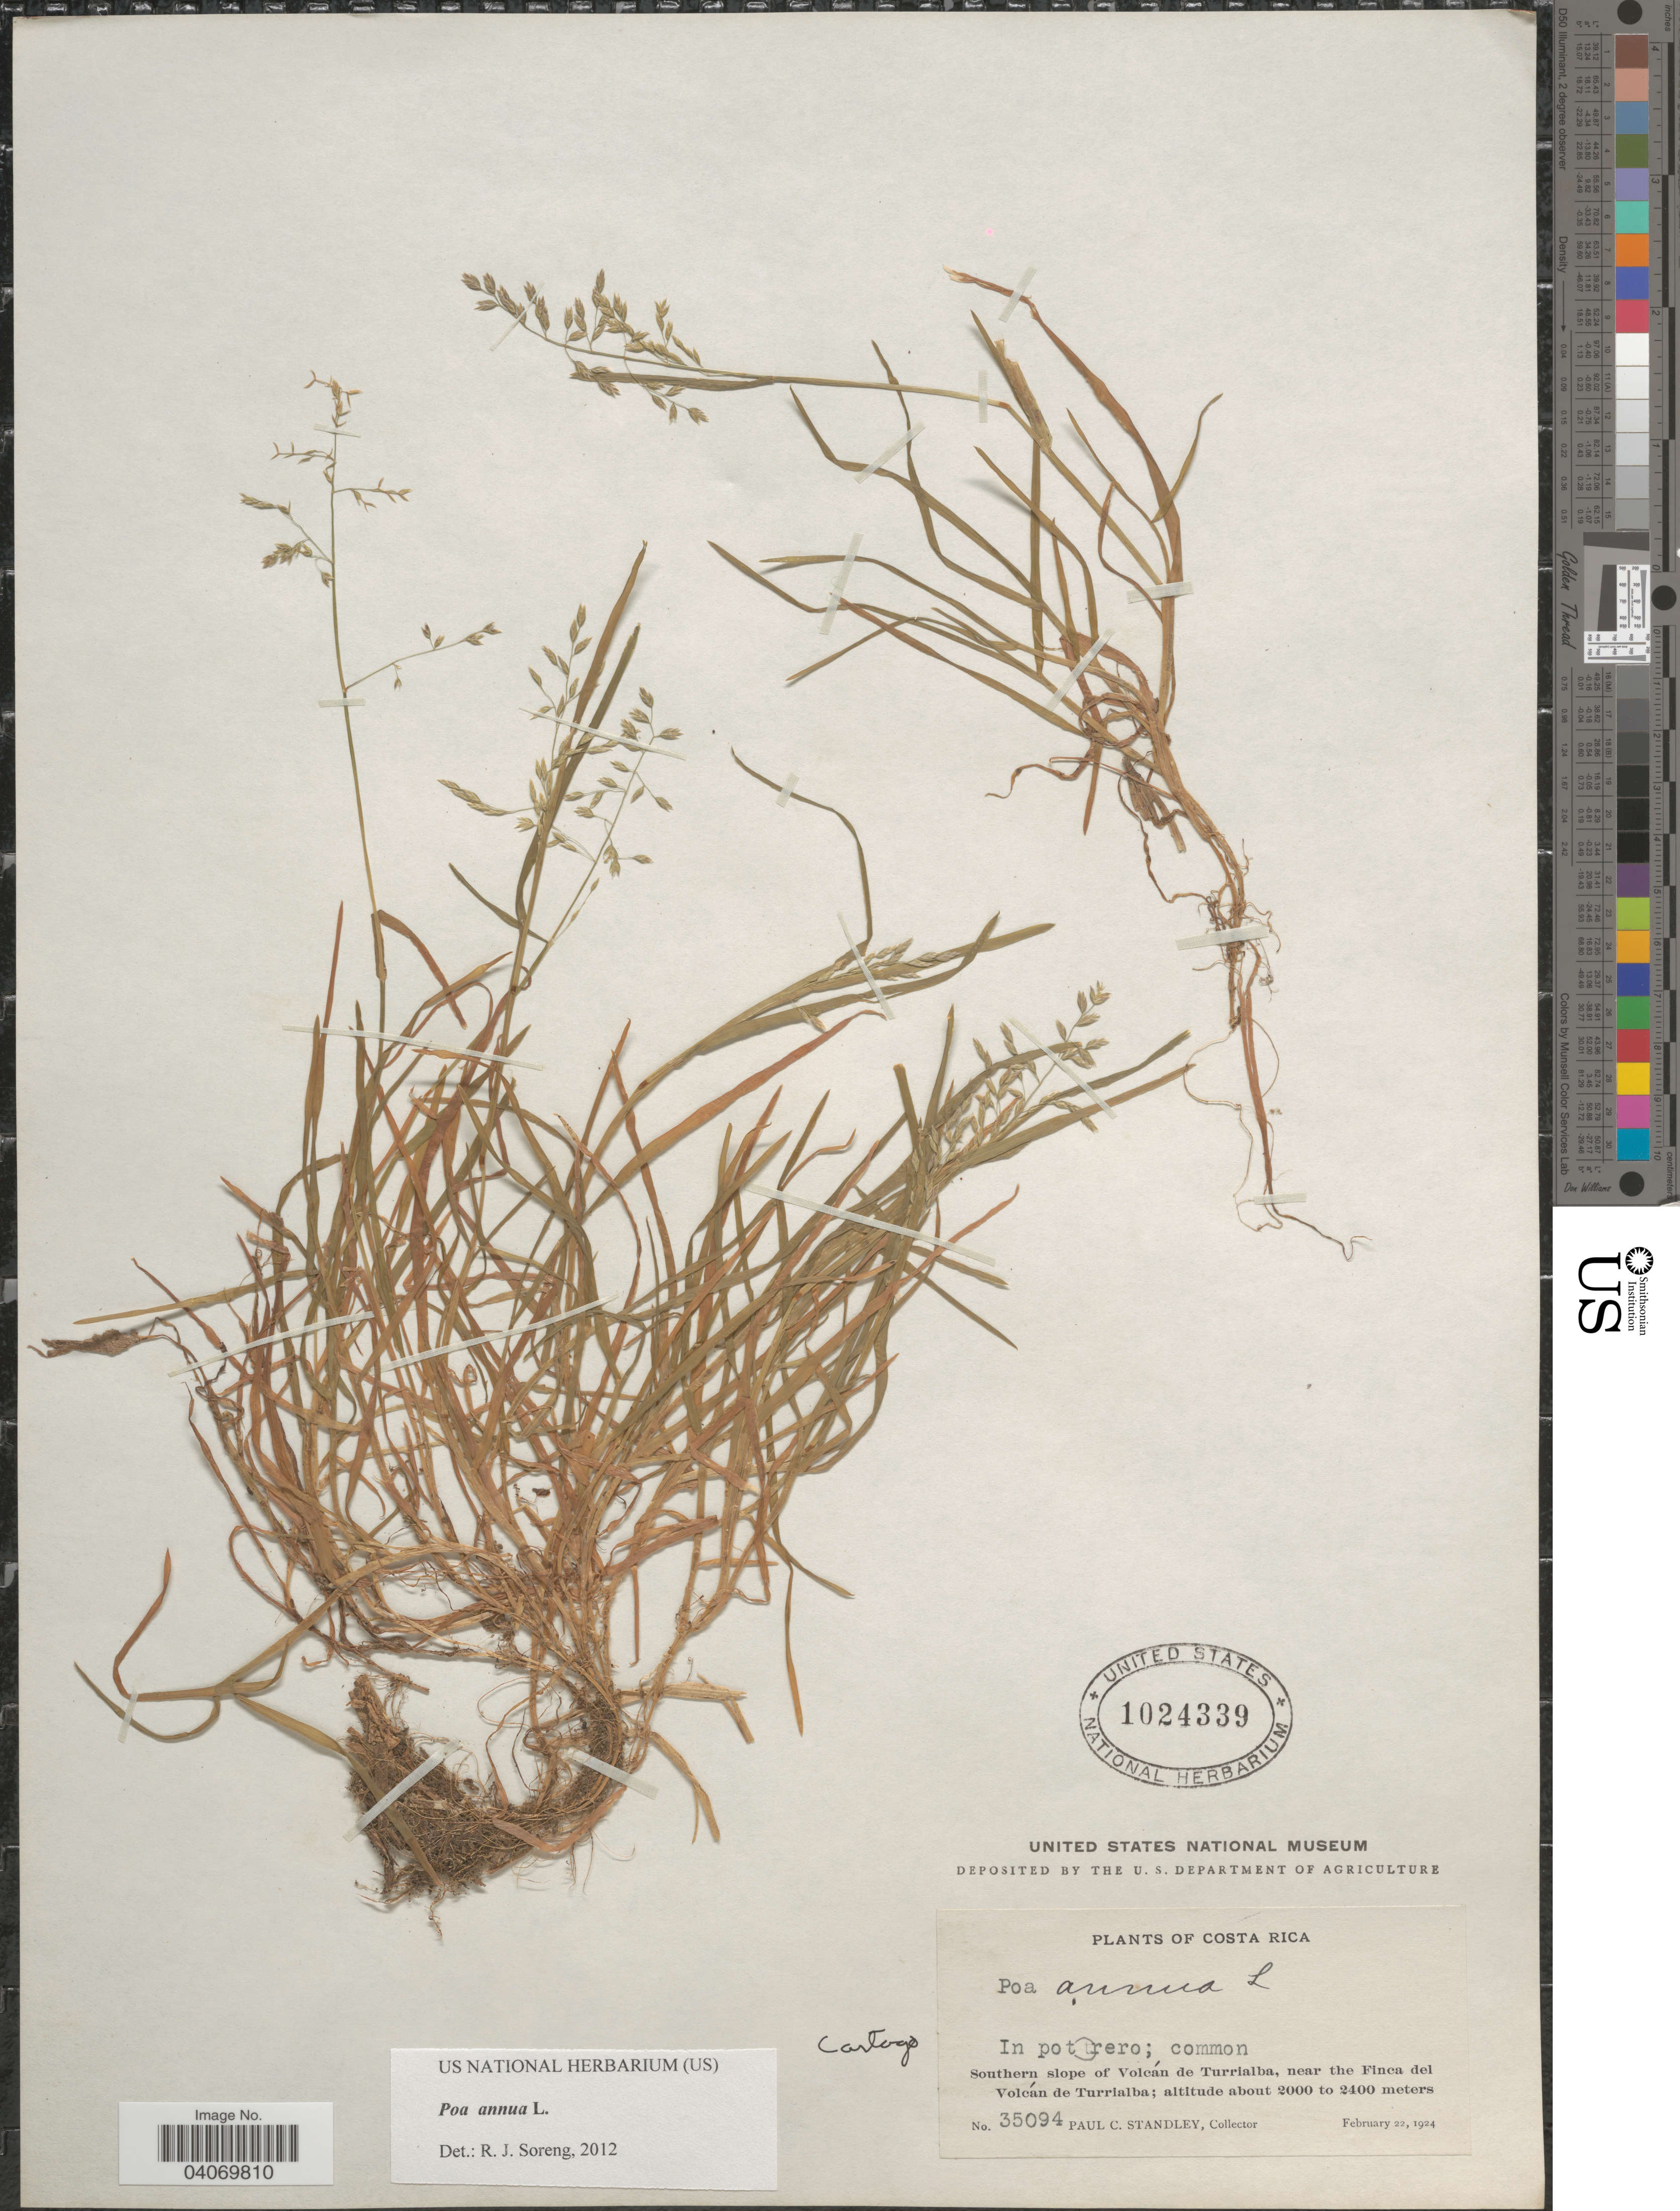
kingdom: Plantae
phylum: Tracheophyta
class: Liliopsida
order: Poales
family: Poaceae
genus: Poa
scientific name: Poa annua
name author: L.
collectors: P. C. Standley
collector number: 35094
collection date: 1924-02-22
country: Costa Rica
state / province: Cartago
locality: In potrero. Southern slope of Volcán de Turrialba, near the Finca del Volcán de Turrialba.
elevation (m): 2000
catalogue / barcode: US 1024339